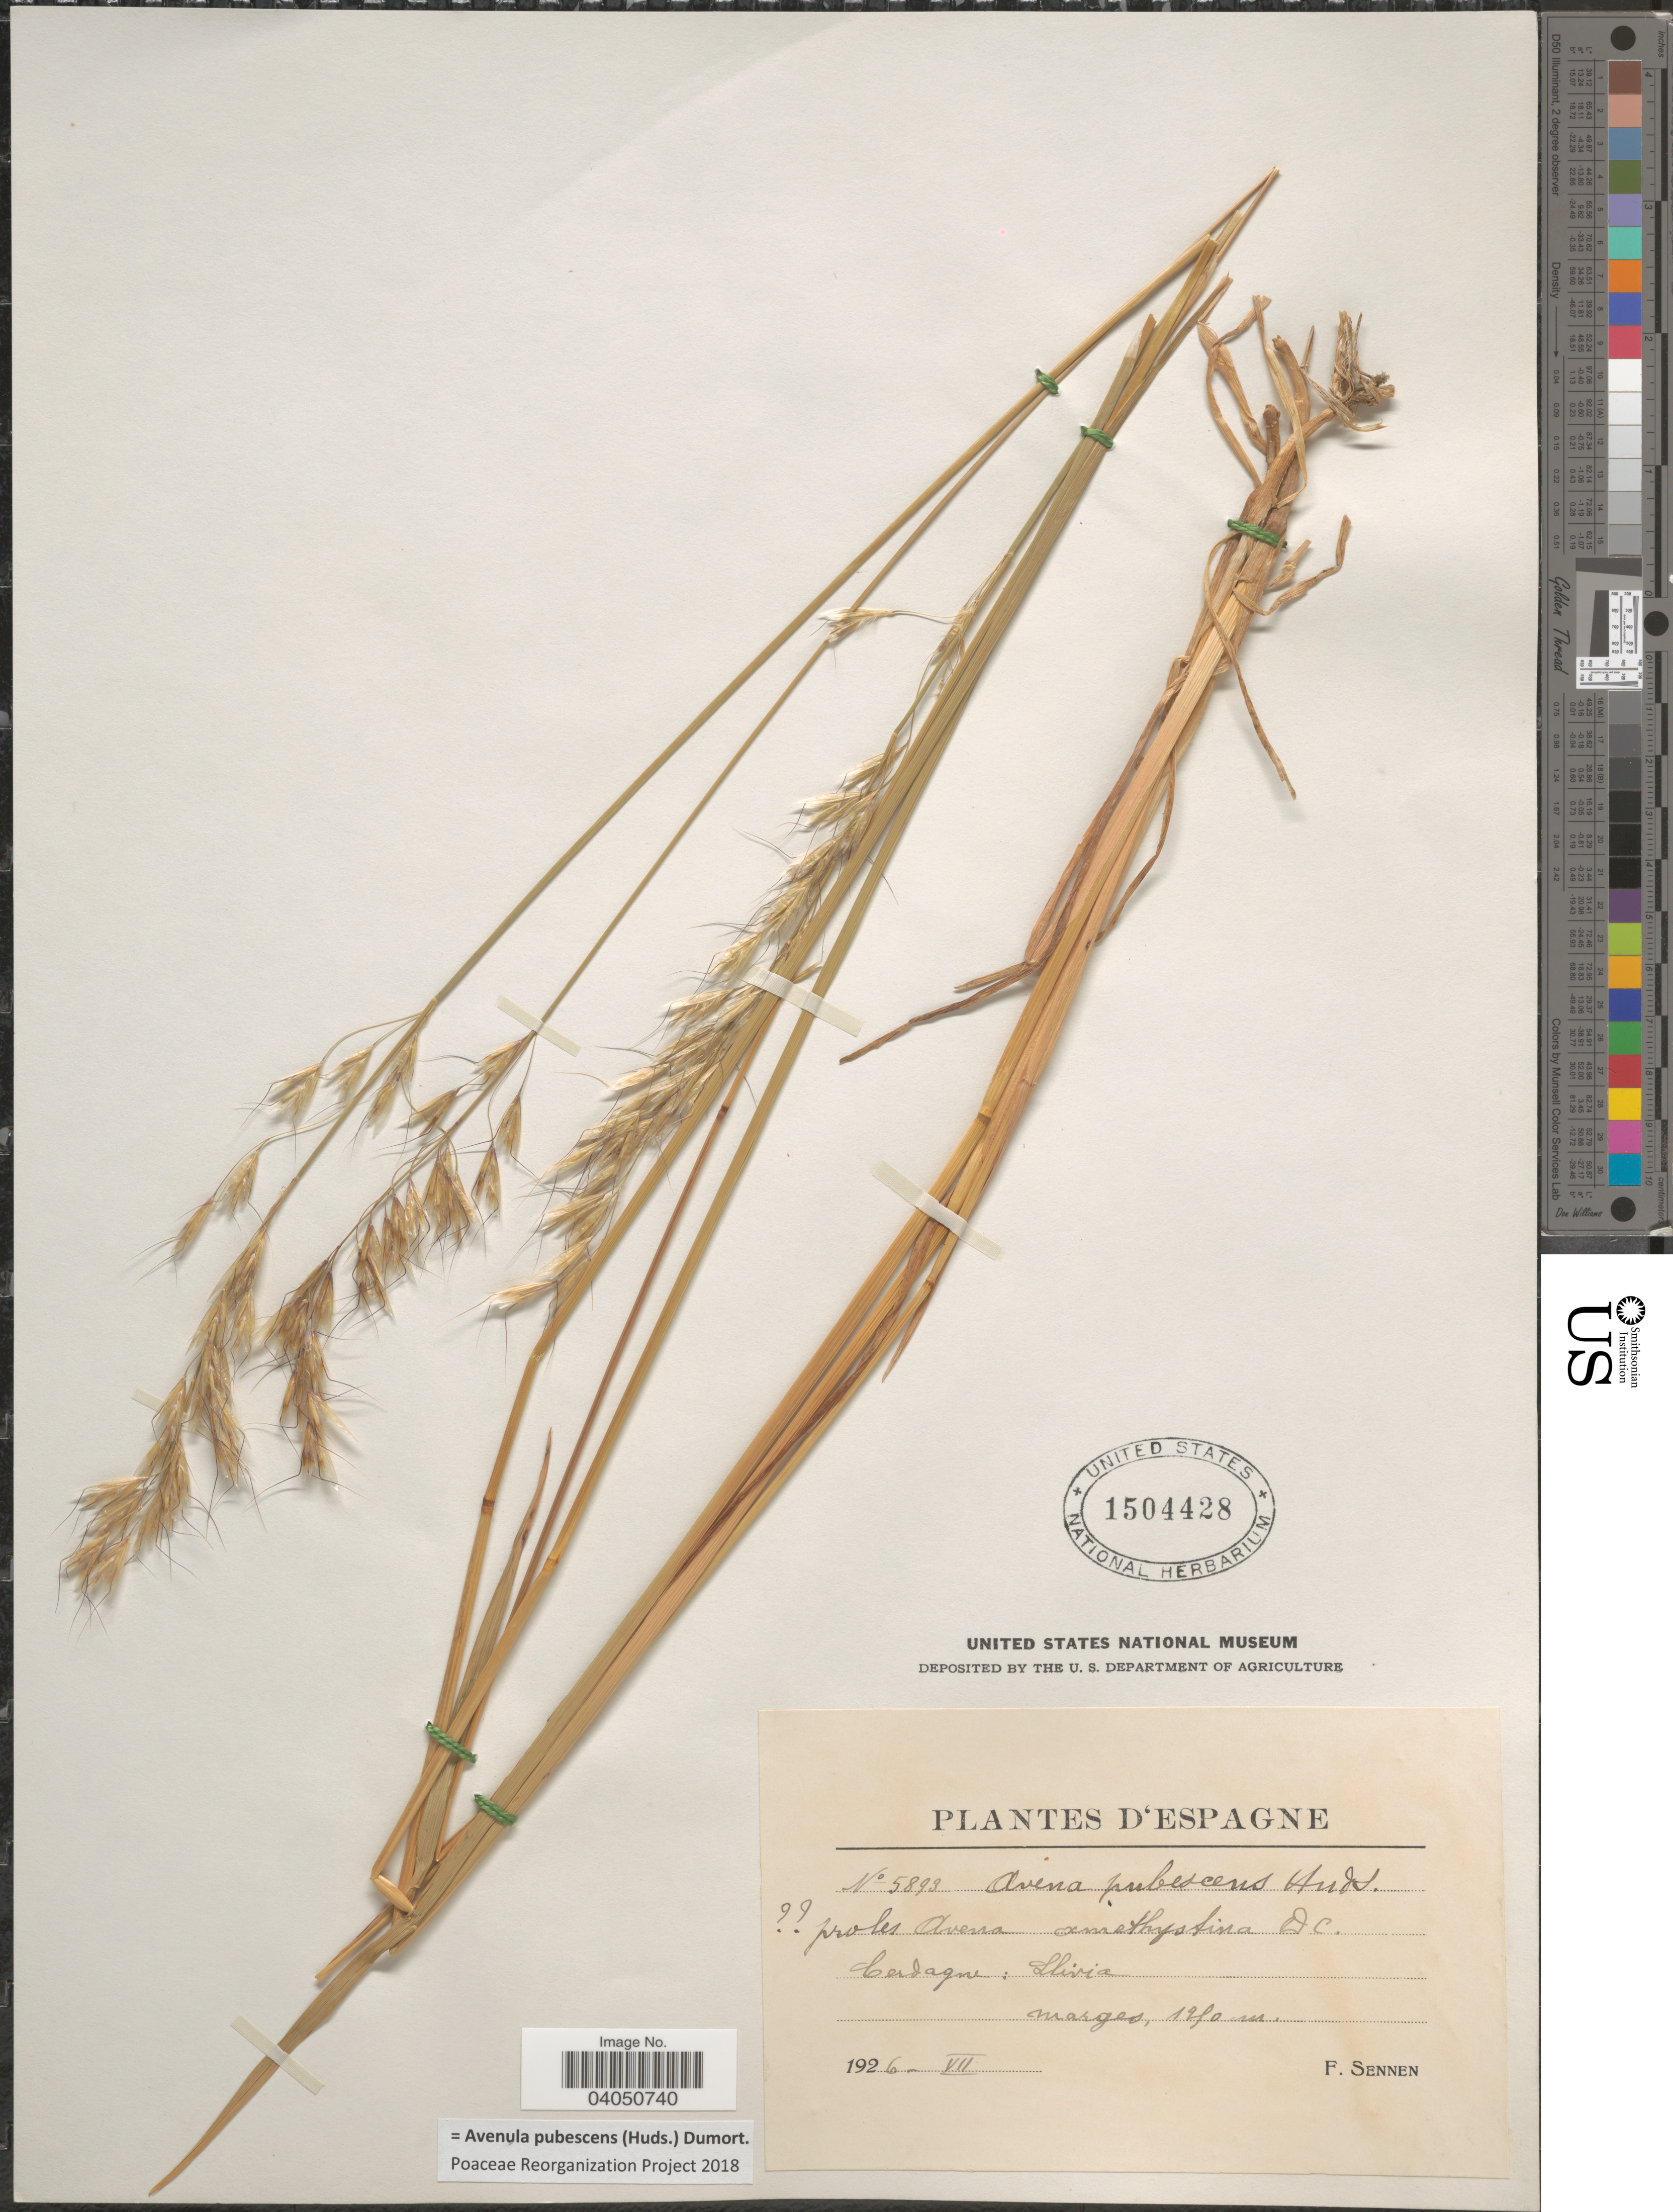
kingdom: Plantae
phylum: Tracheophyta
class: Liliopsida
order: Poales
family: Poaceae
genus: Avenula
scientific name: Avenula pubescens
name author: (Huds.) Dumort.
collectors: E. Sennen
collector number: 5893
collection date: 1926-07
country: Spain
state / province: Catalunya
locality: Espagne. Cerdagne: Llivia.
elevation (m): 1250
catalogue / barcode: US 1504428